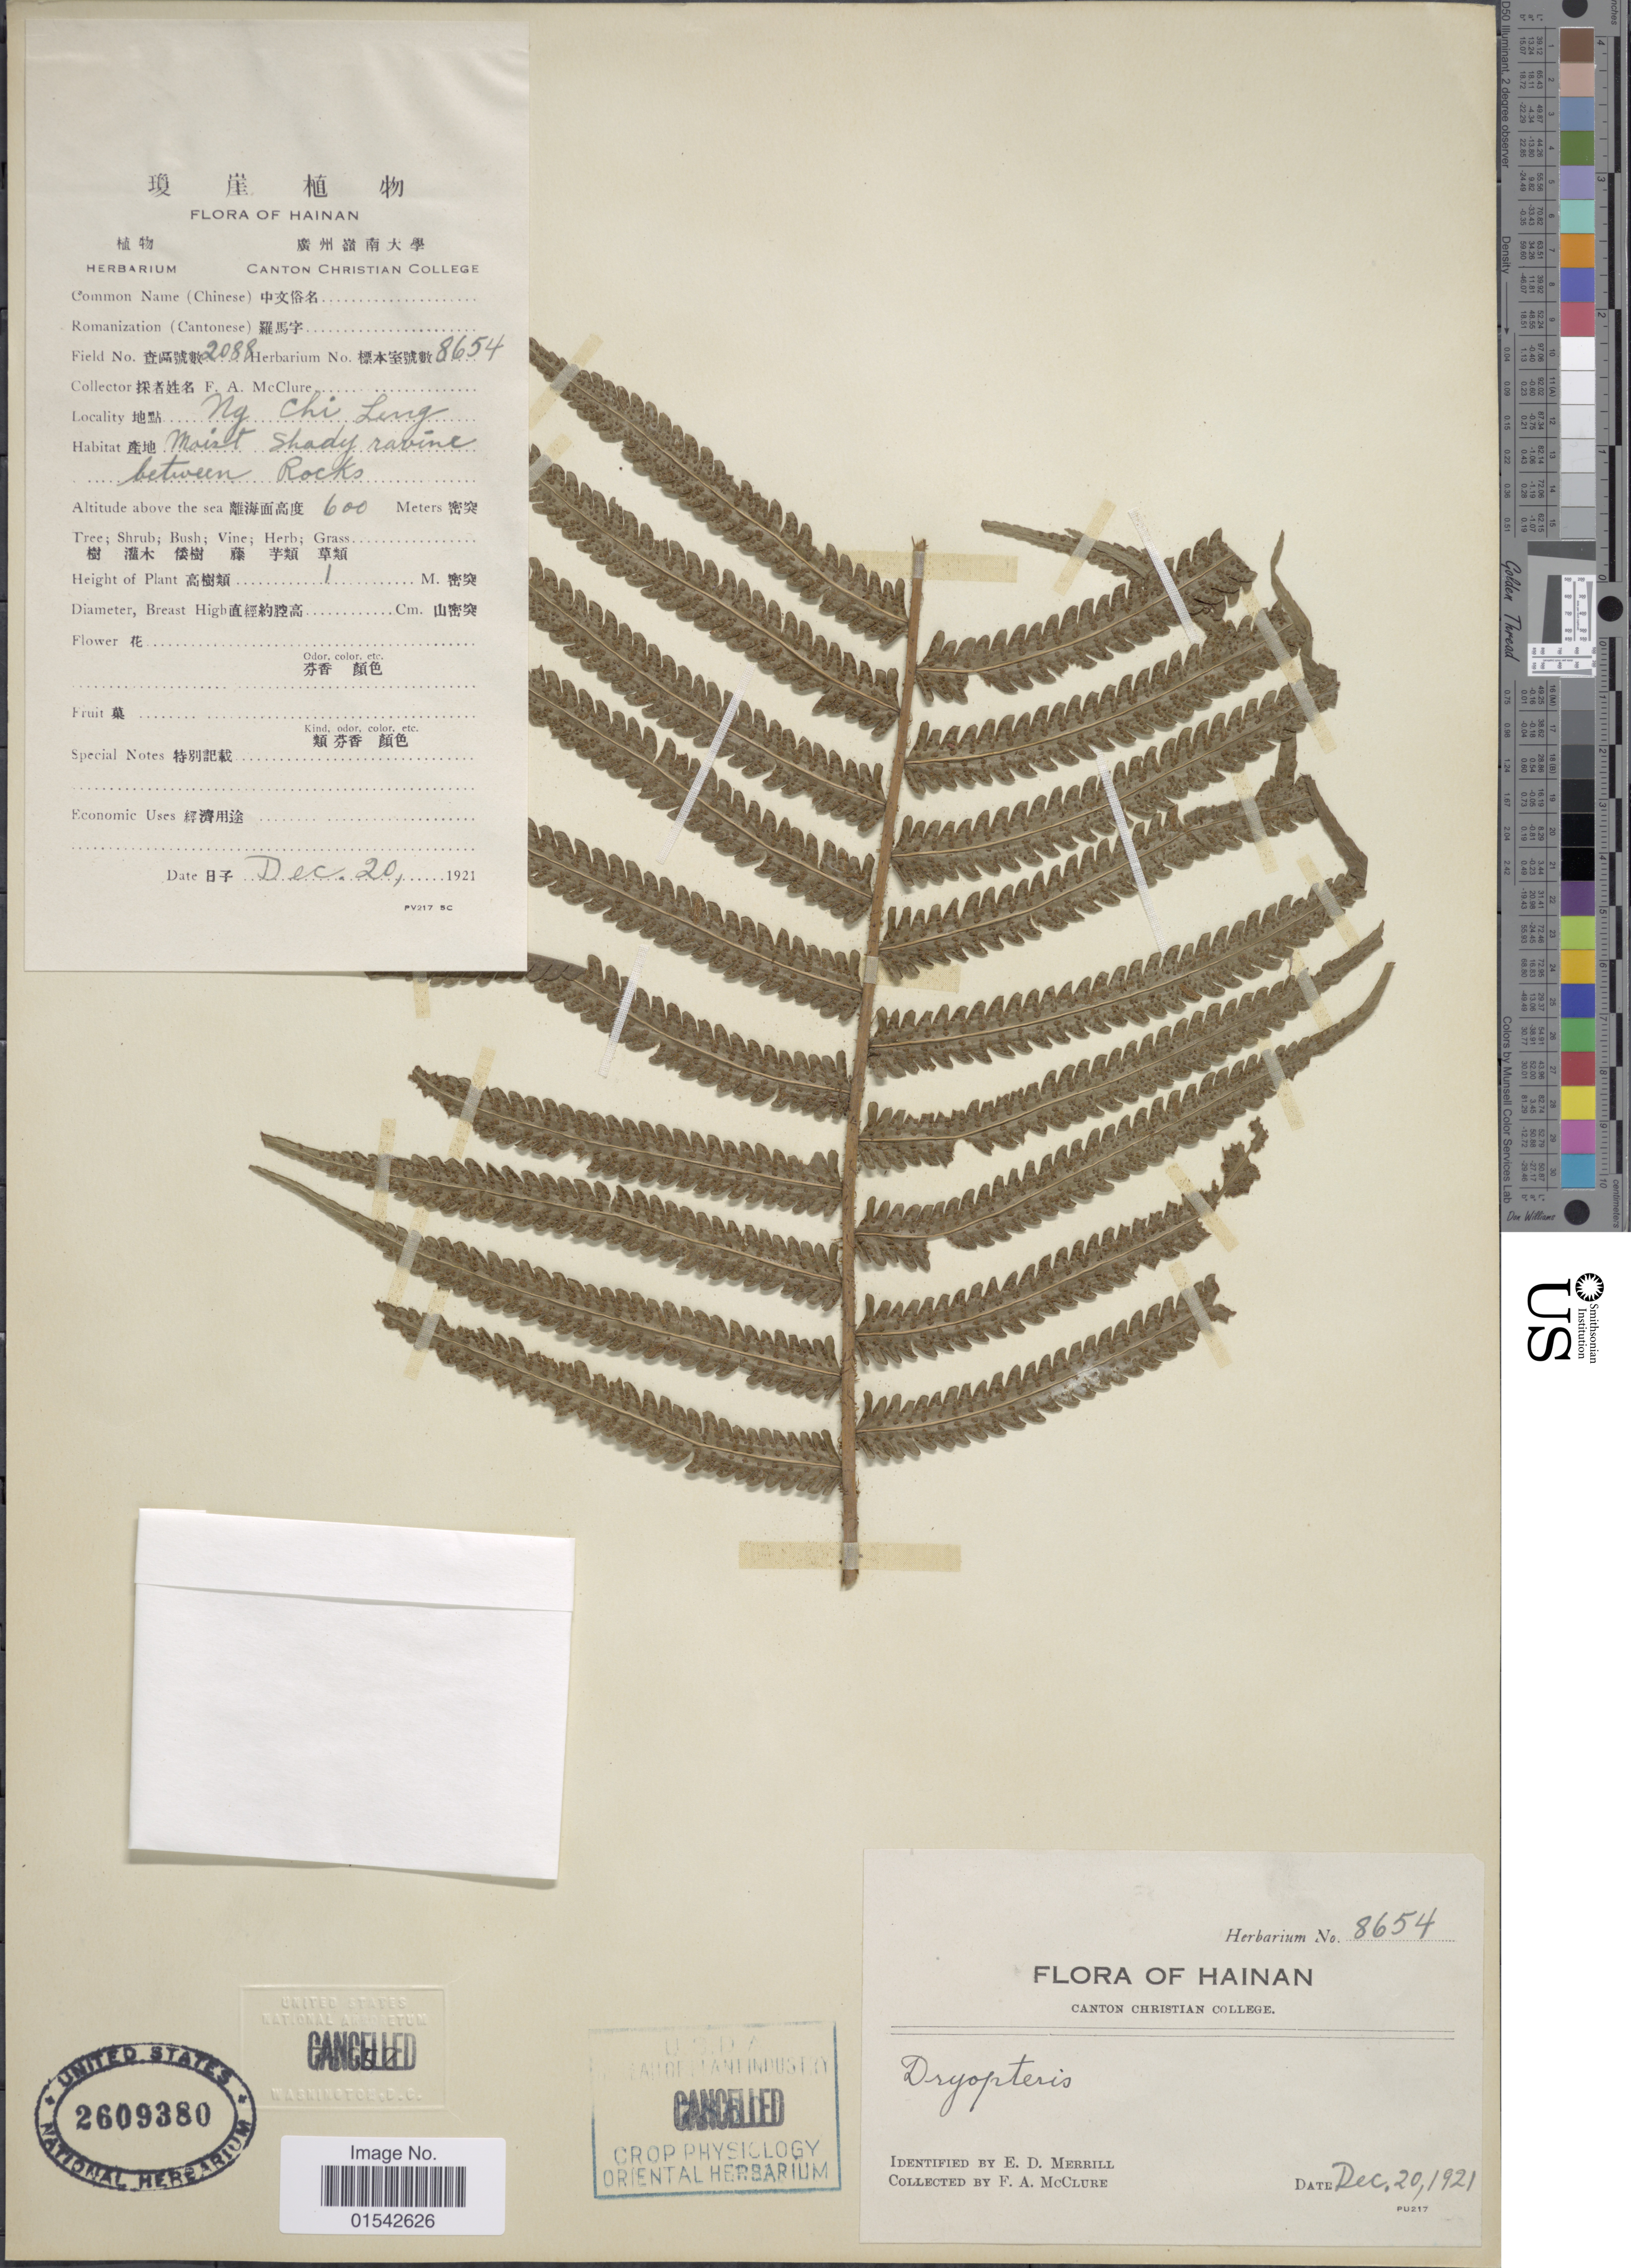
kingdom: Plantae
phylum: Tracheophyta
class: Polypodiopsida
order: Polypodiales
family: Thelypteridaceae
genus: Cyclosorus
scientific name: Cyclosorus sp.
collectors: F. A. McClure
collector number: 2088/8654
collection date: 1921-12-20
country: China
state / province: Hainan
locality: Ng Chi Ling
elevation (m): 600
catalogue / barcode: US 2609380